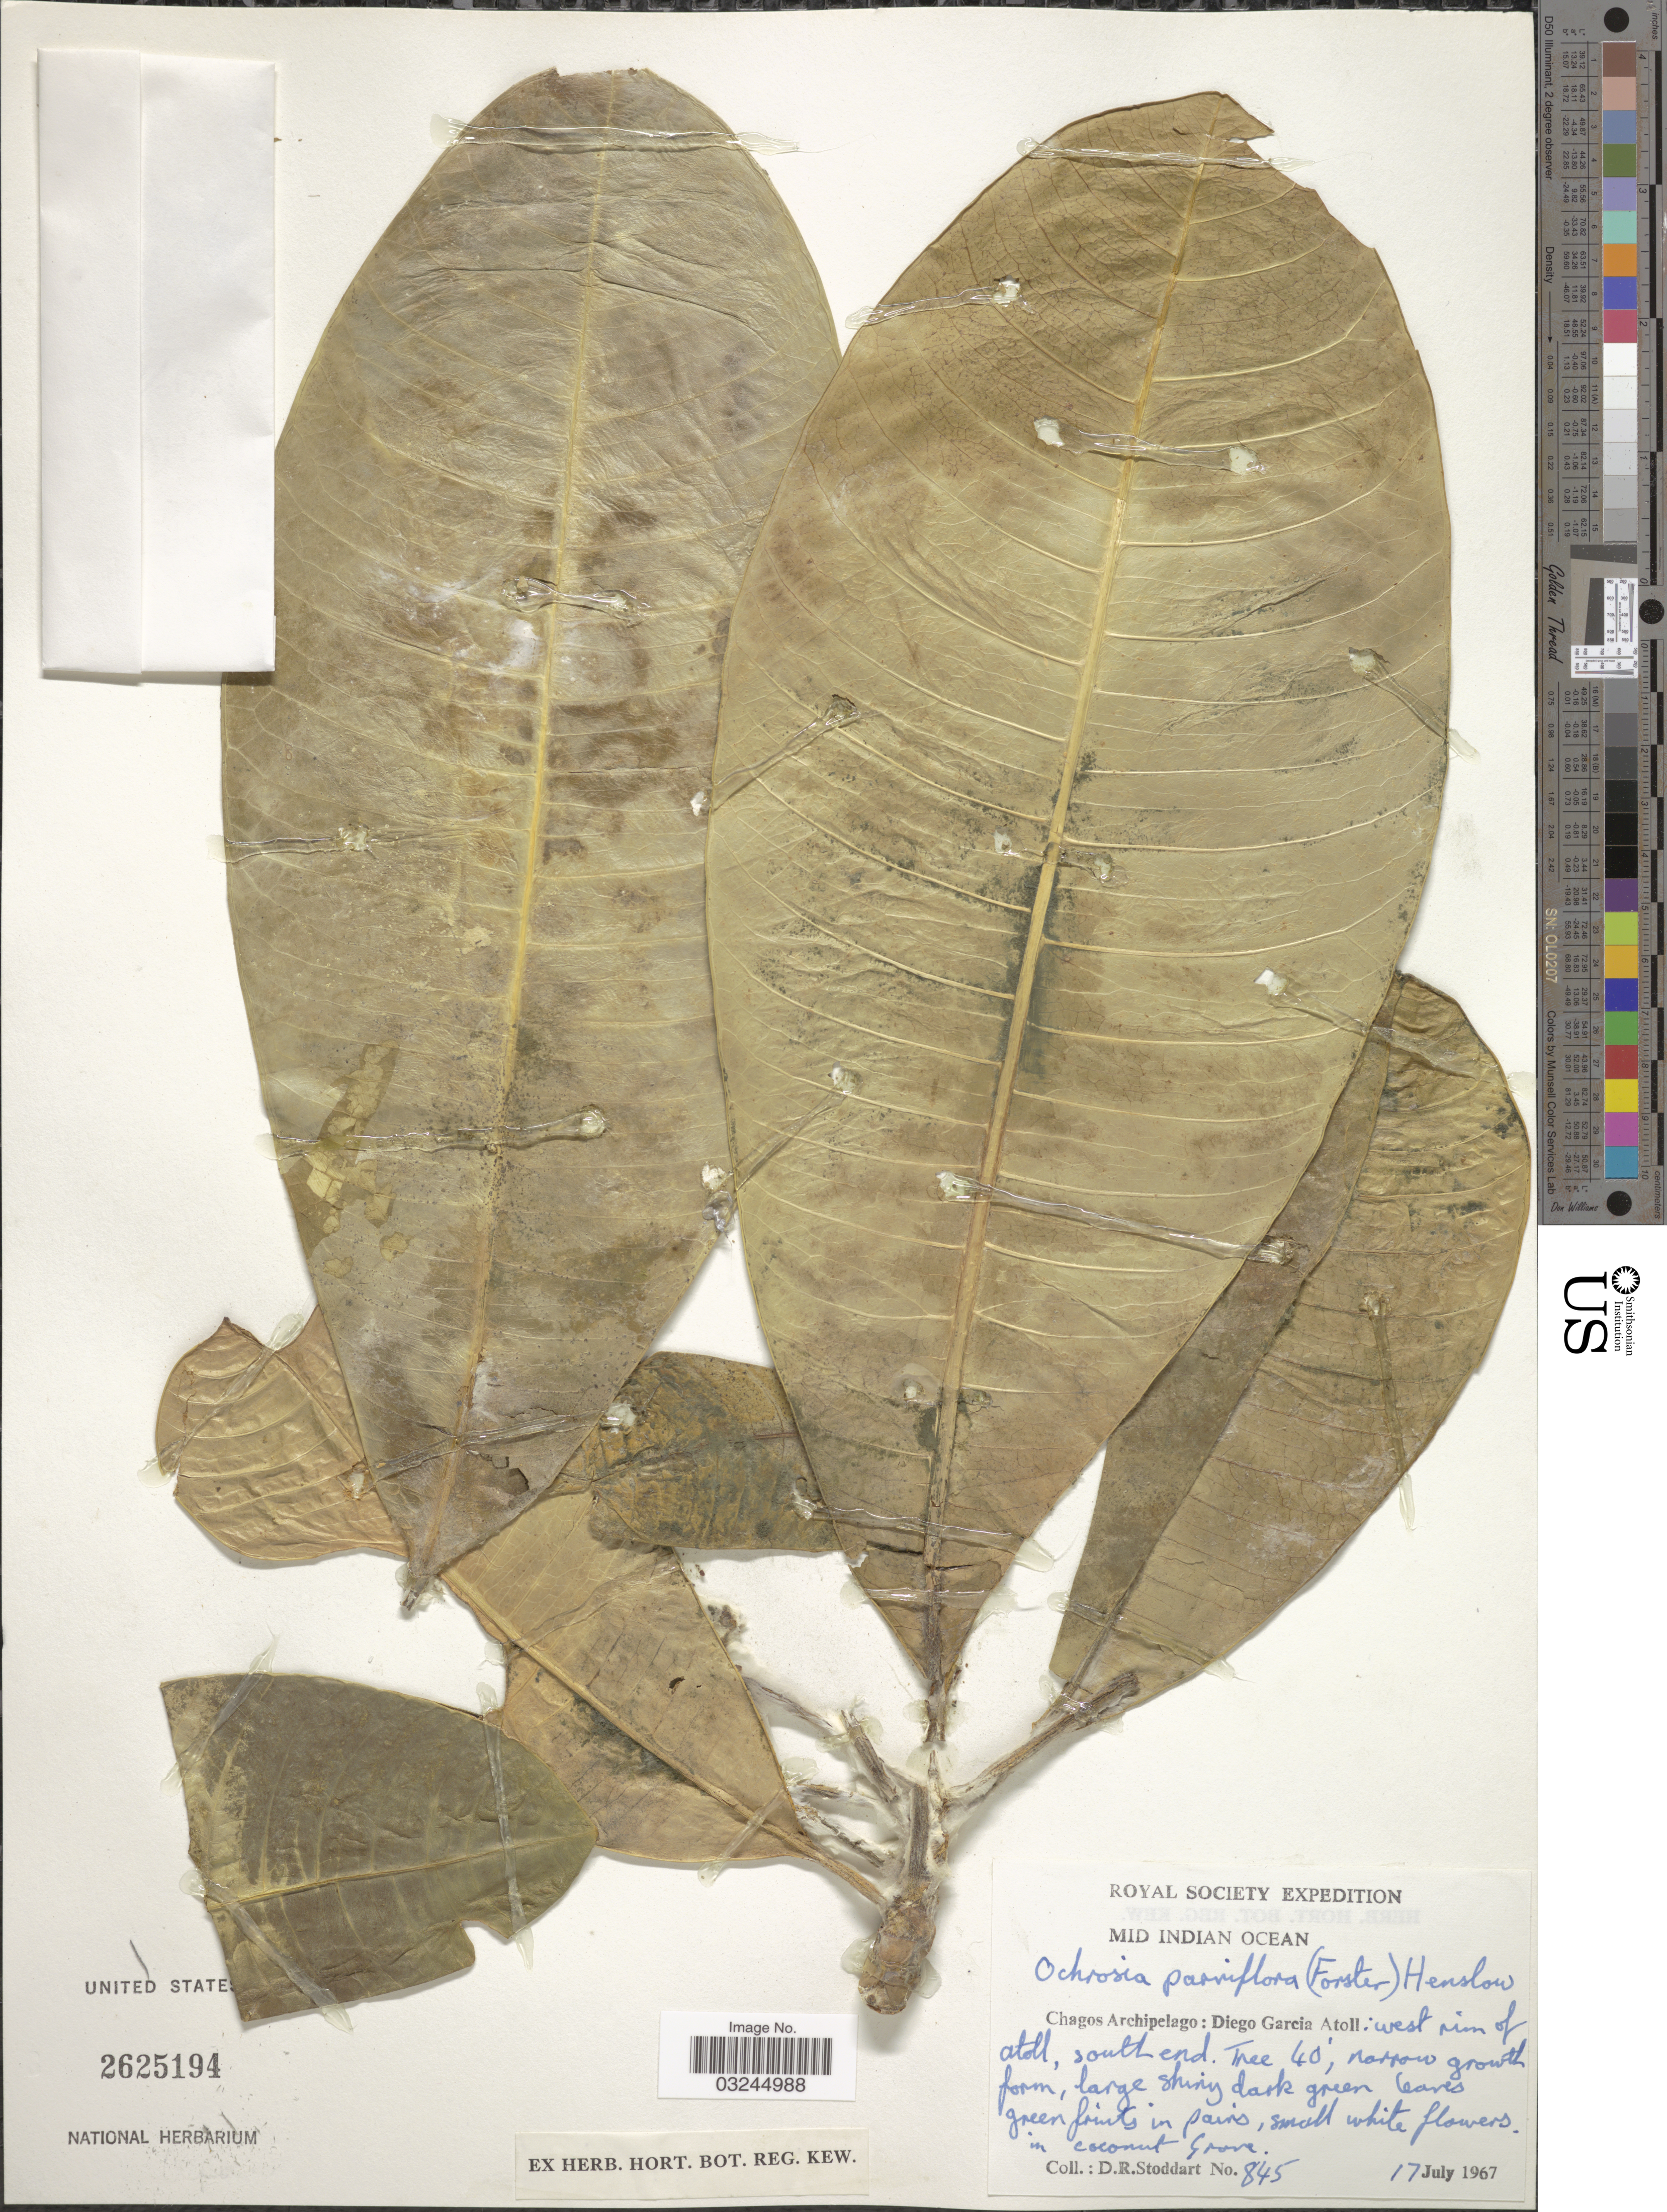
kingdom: Plantae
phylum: Tracheophyta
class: Magnoliopsida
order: Gentianales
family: Apocynaceae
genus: Ochrosia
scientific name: Ochrosia oppositifolia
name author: (Lam.) K. Schum.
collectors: D. R. Stoddart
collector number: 845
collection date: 1967-07-17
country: British Indian Ocean Territory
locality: Chagos Archipelago: Diego Garcia Atoll: west rim of atoll, south end.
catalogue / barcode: US 2625194